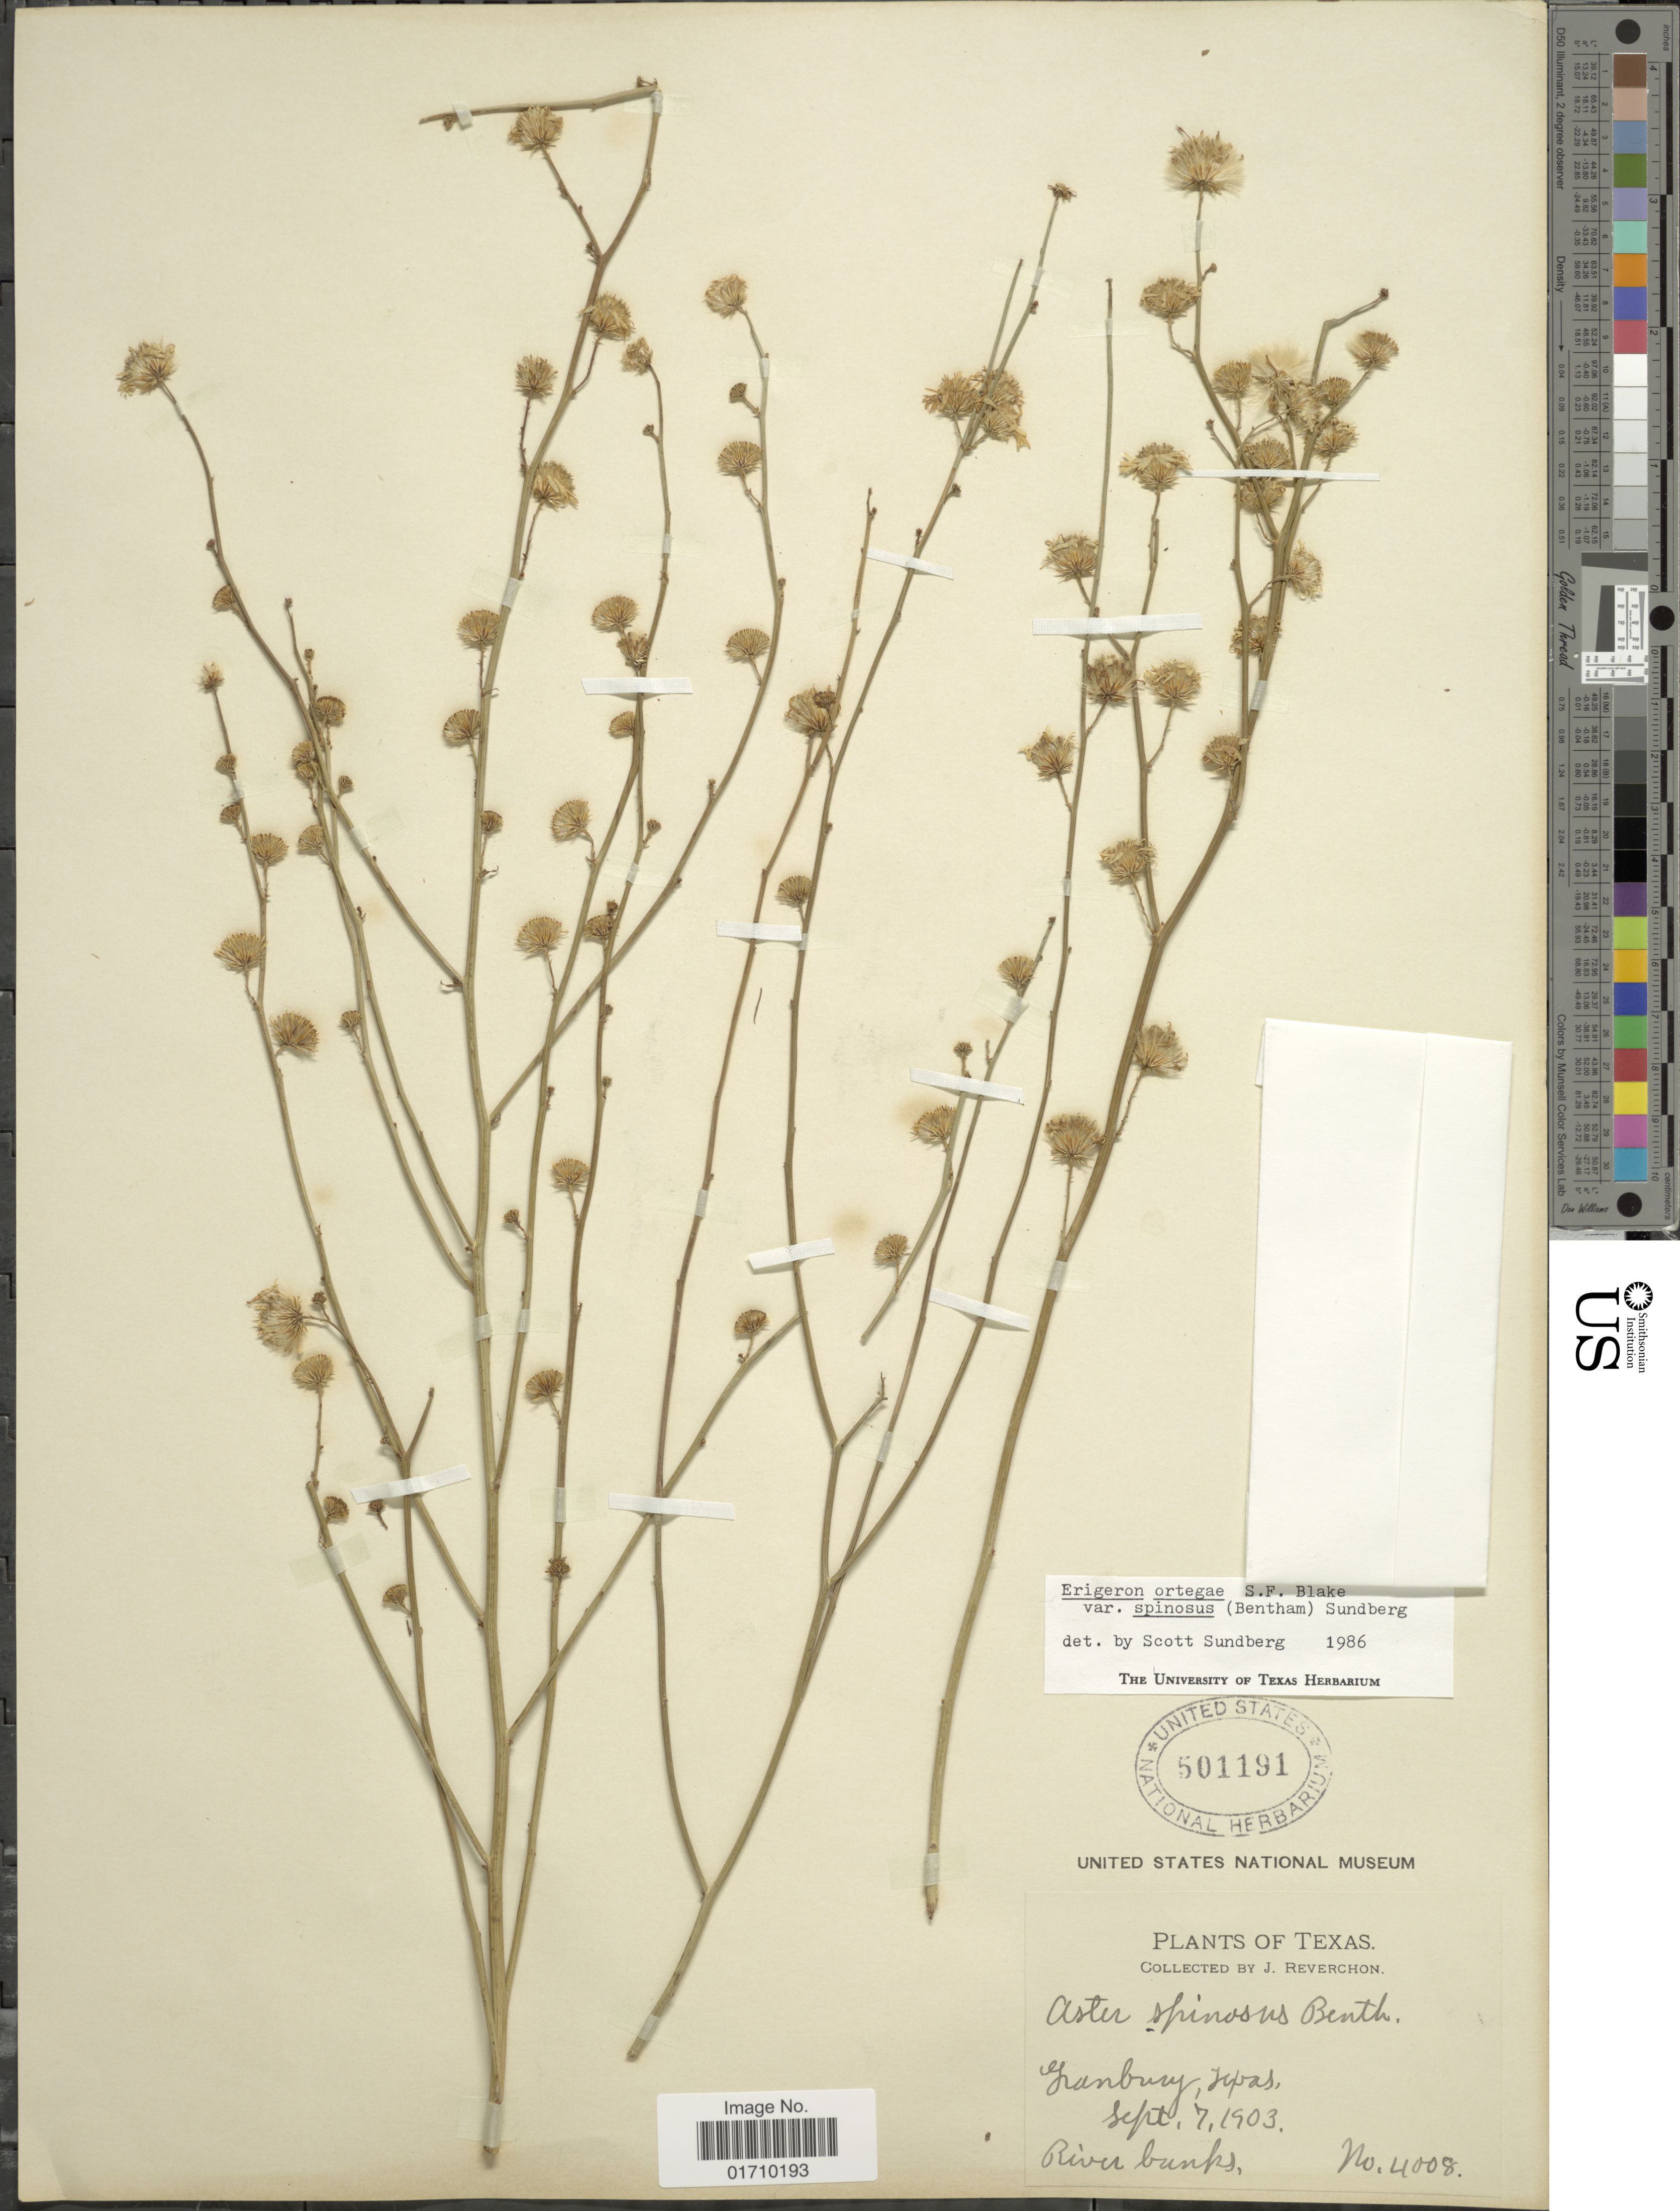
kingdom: Plantae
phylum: Tracheophyta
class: Magnoliopsida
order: Asterales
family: Asteraceae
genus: Chloracantha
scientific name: Chloracantha spinosa var. spinosa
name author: (Benth.) G.L. Nesom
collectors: J. Reverchon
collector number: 4008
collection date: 1903-09-07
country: United States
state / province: Texas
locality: Granbury, River banks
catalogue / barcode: US 501191